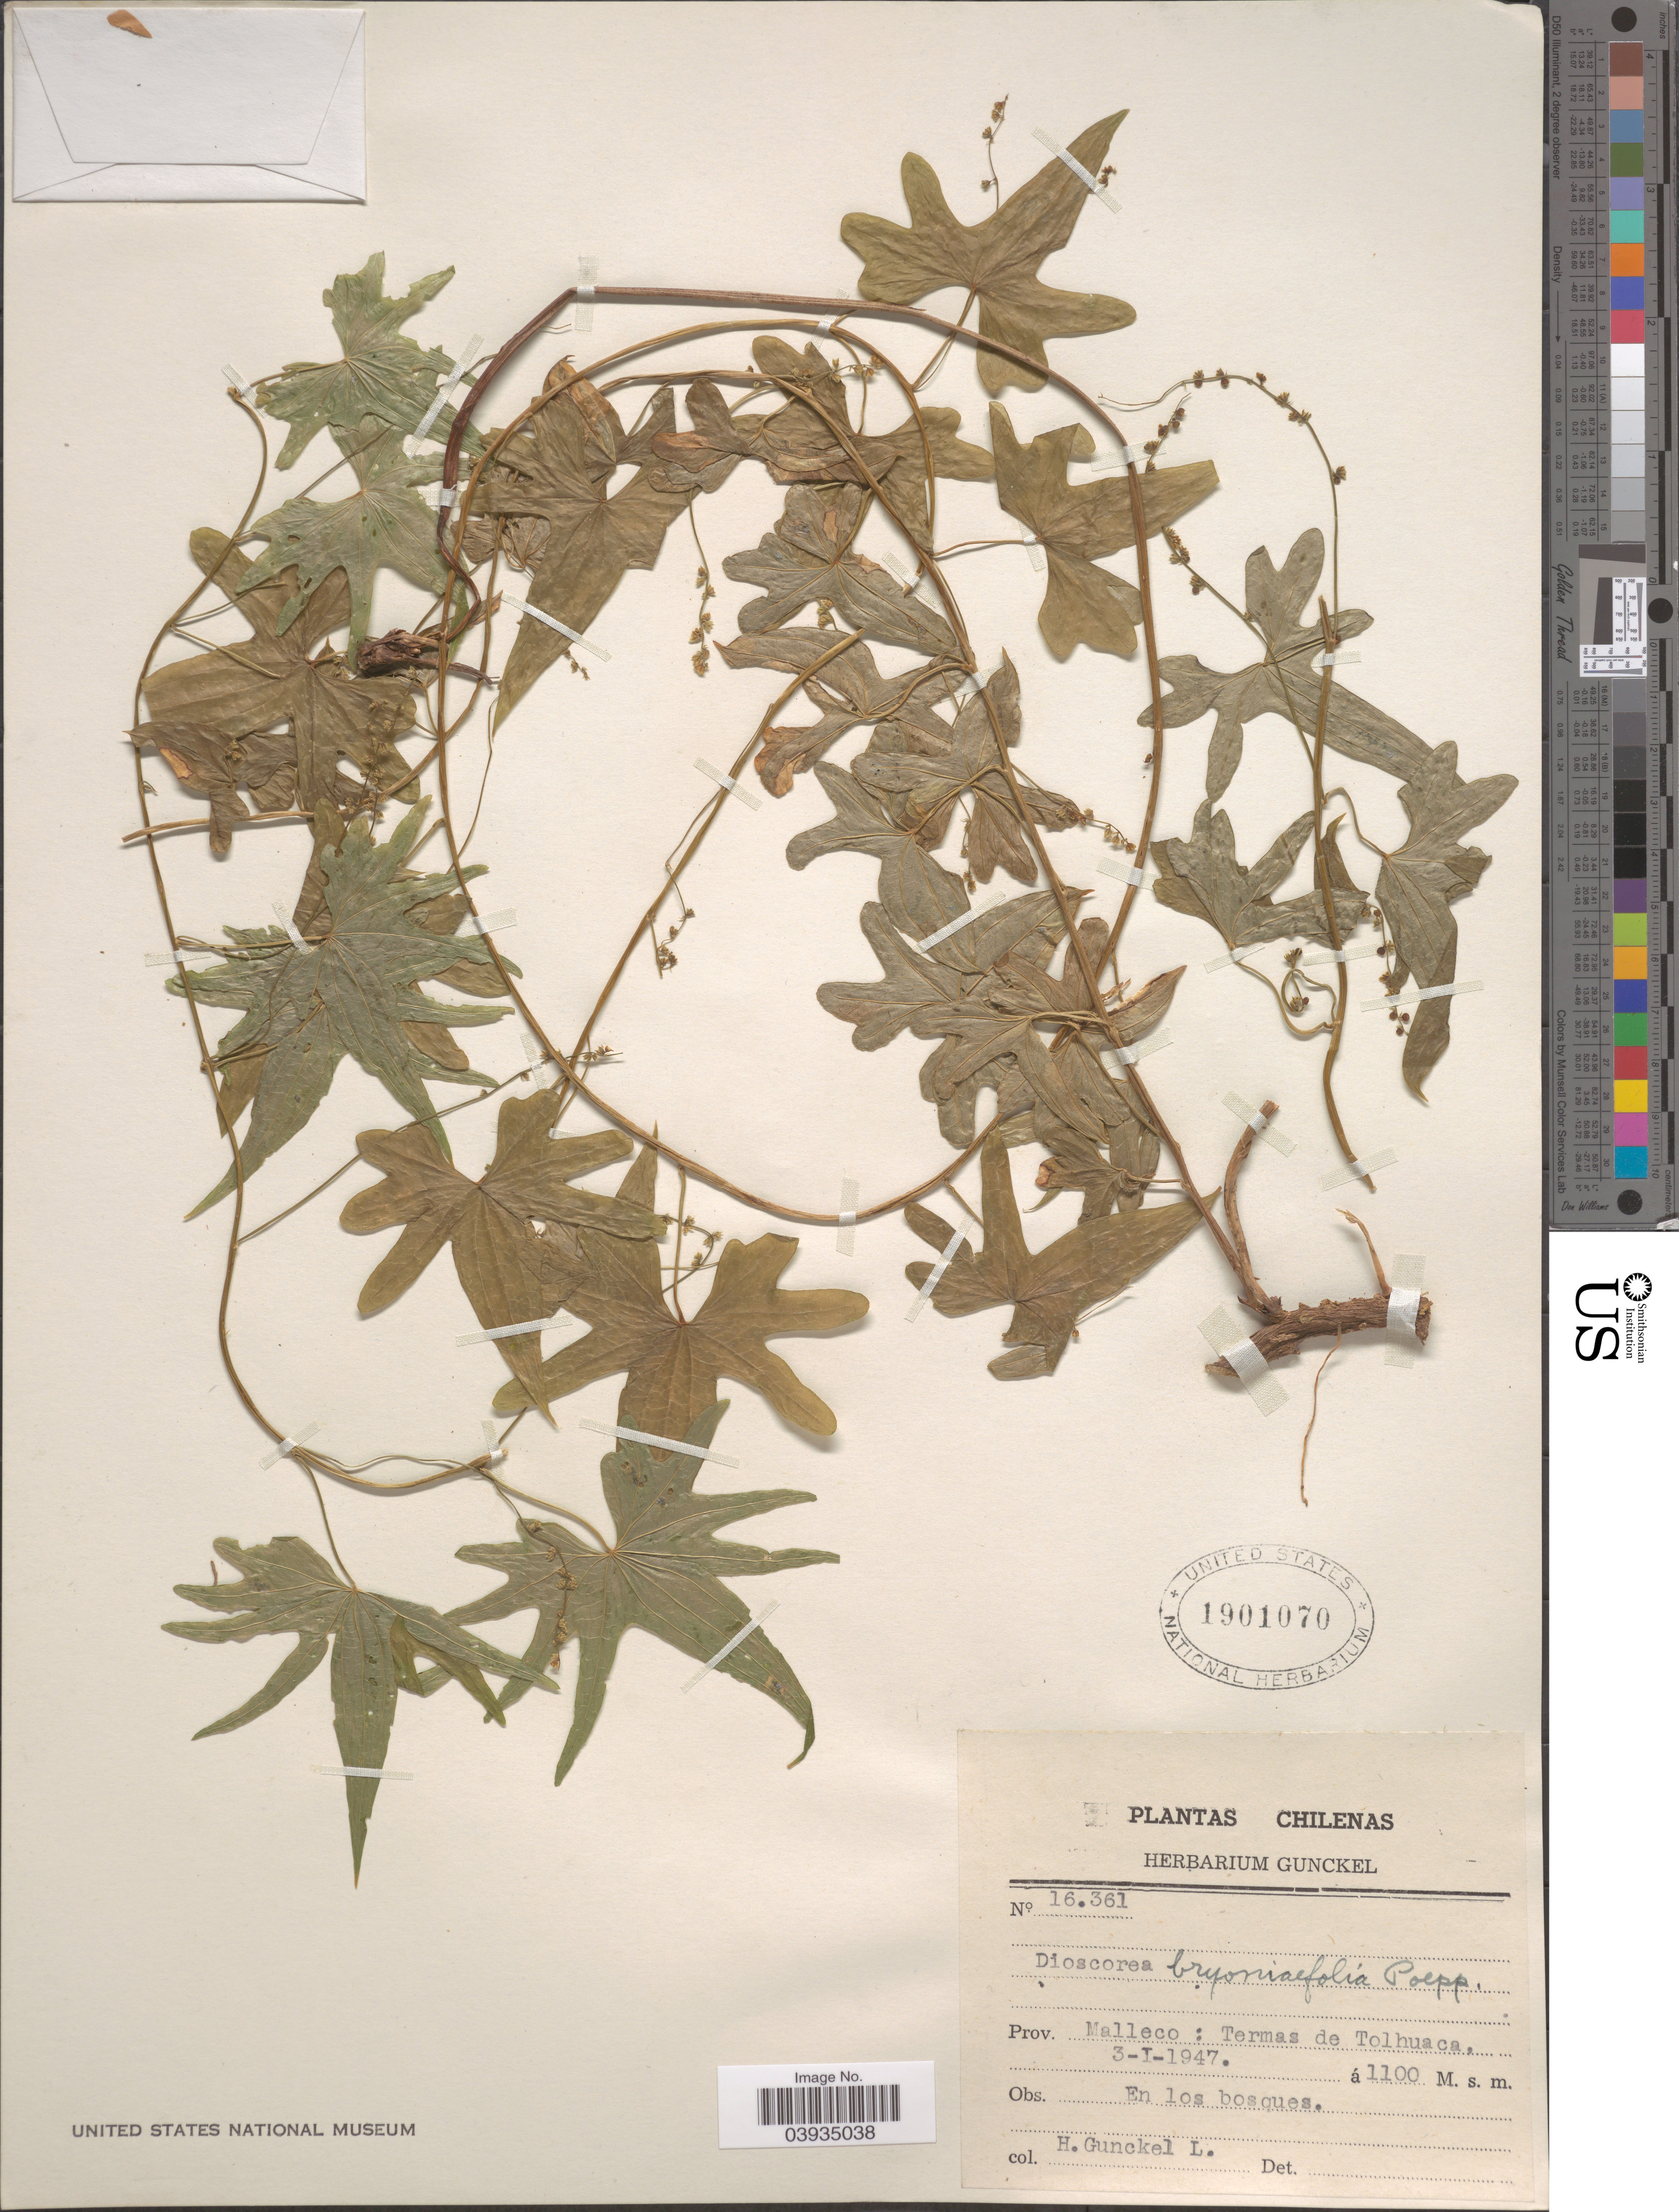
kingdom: Plantae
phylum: Tracheophyta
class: Liliopsida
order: Dioscoreales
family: Dioscoreaceae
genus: Dioscorea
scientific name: Dioscorea bryoniifolia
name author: Poepp.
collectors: H. Gunckel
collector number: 16361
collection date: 1947-01-03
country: Chile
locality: Prov. Malleco: Termas de Tolhuaca.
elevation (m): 1100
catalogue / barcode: US 1901070